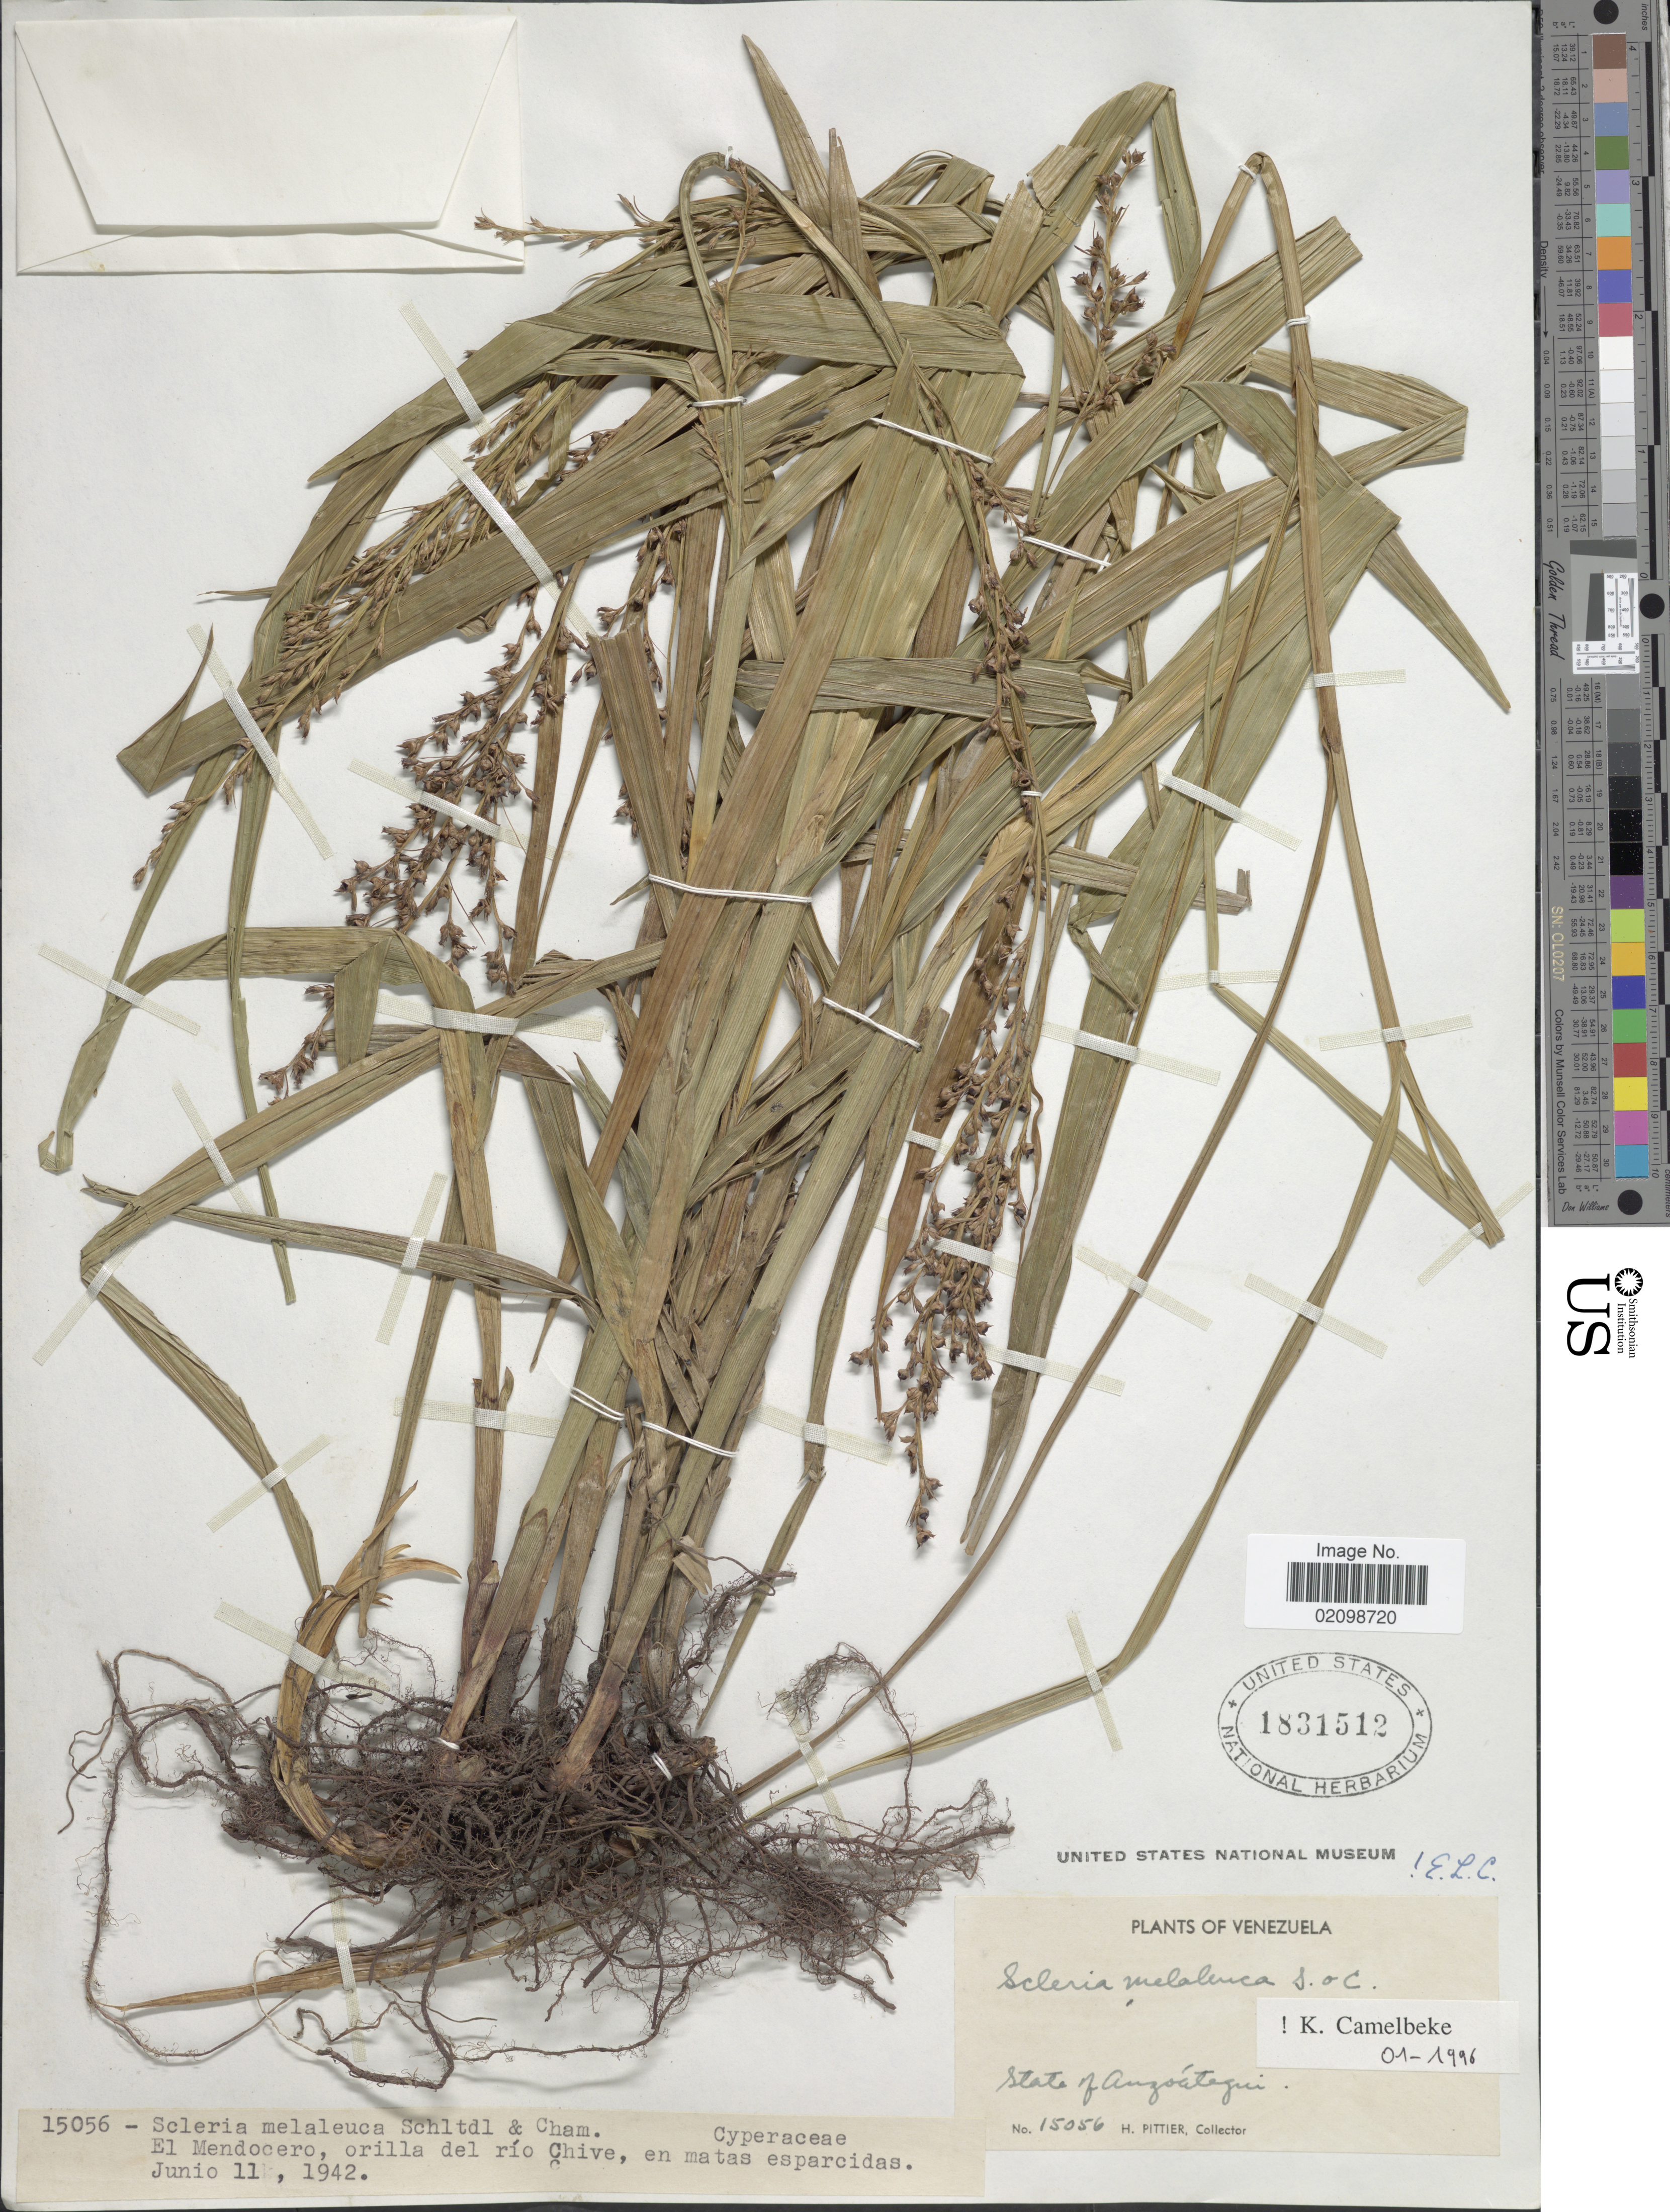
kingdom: Plantae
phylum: Tracheophyta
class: Liliopsida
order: Poales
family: Cyperaceae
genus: Scleria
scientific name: Scleria gaertneri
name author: Raddi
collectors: H. F. Pittier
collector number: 15056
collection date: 1942-06-11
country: Venezuela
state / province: Anzoategui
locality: El Mendocero, orilla del rio Chive, en matas enparcidas.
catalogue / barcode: US 1831512